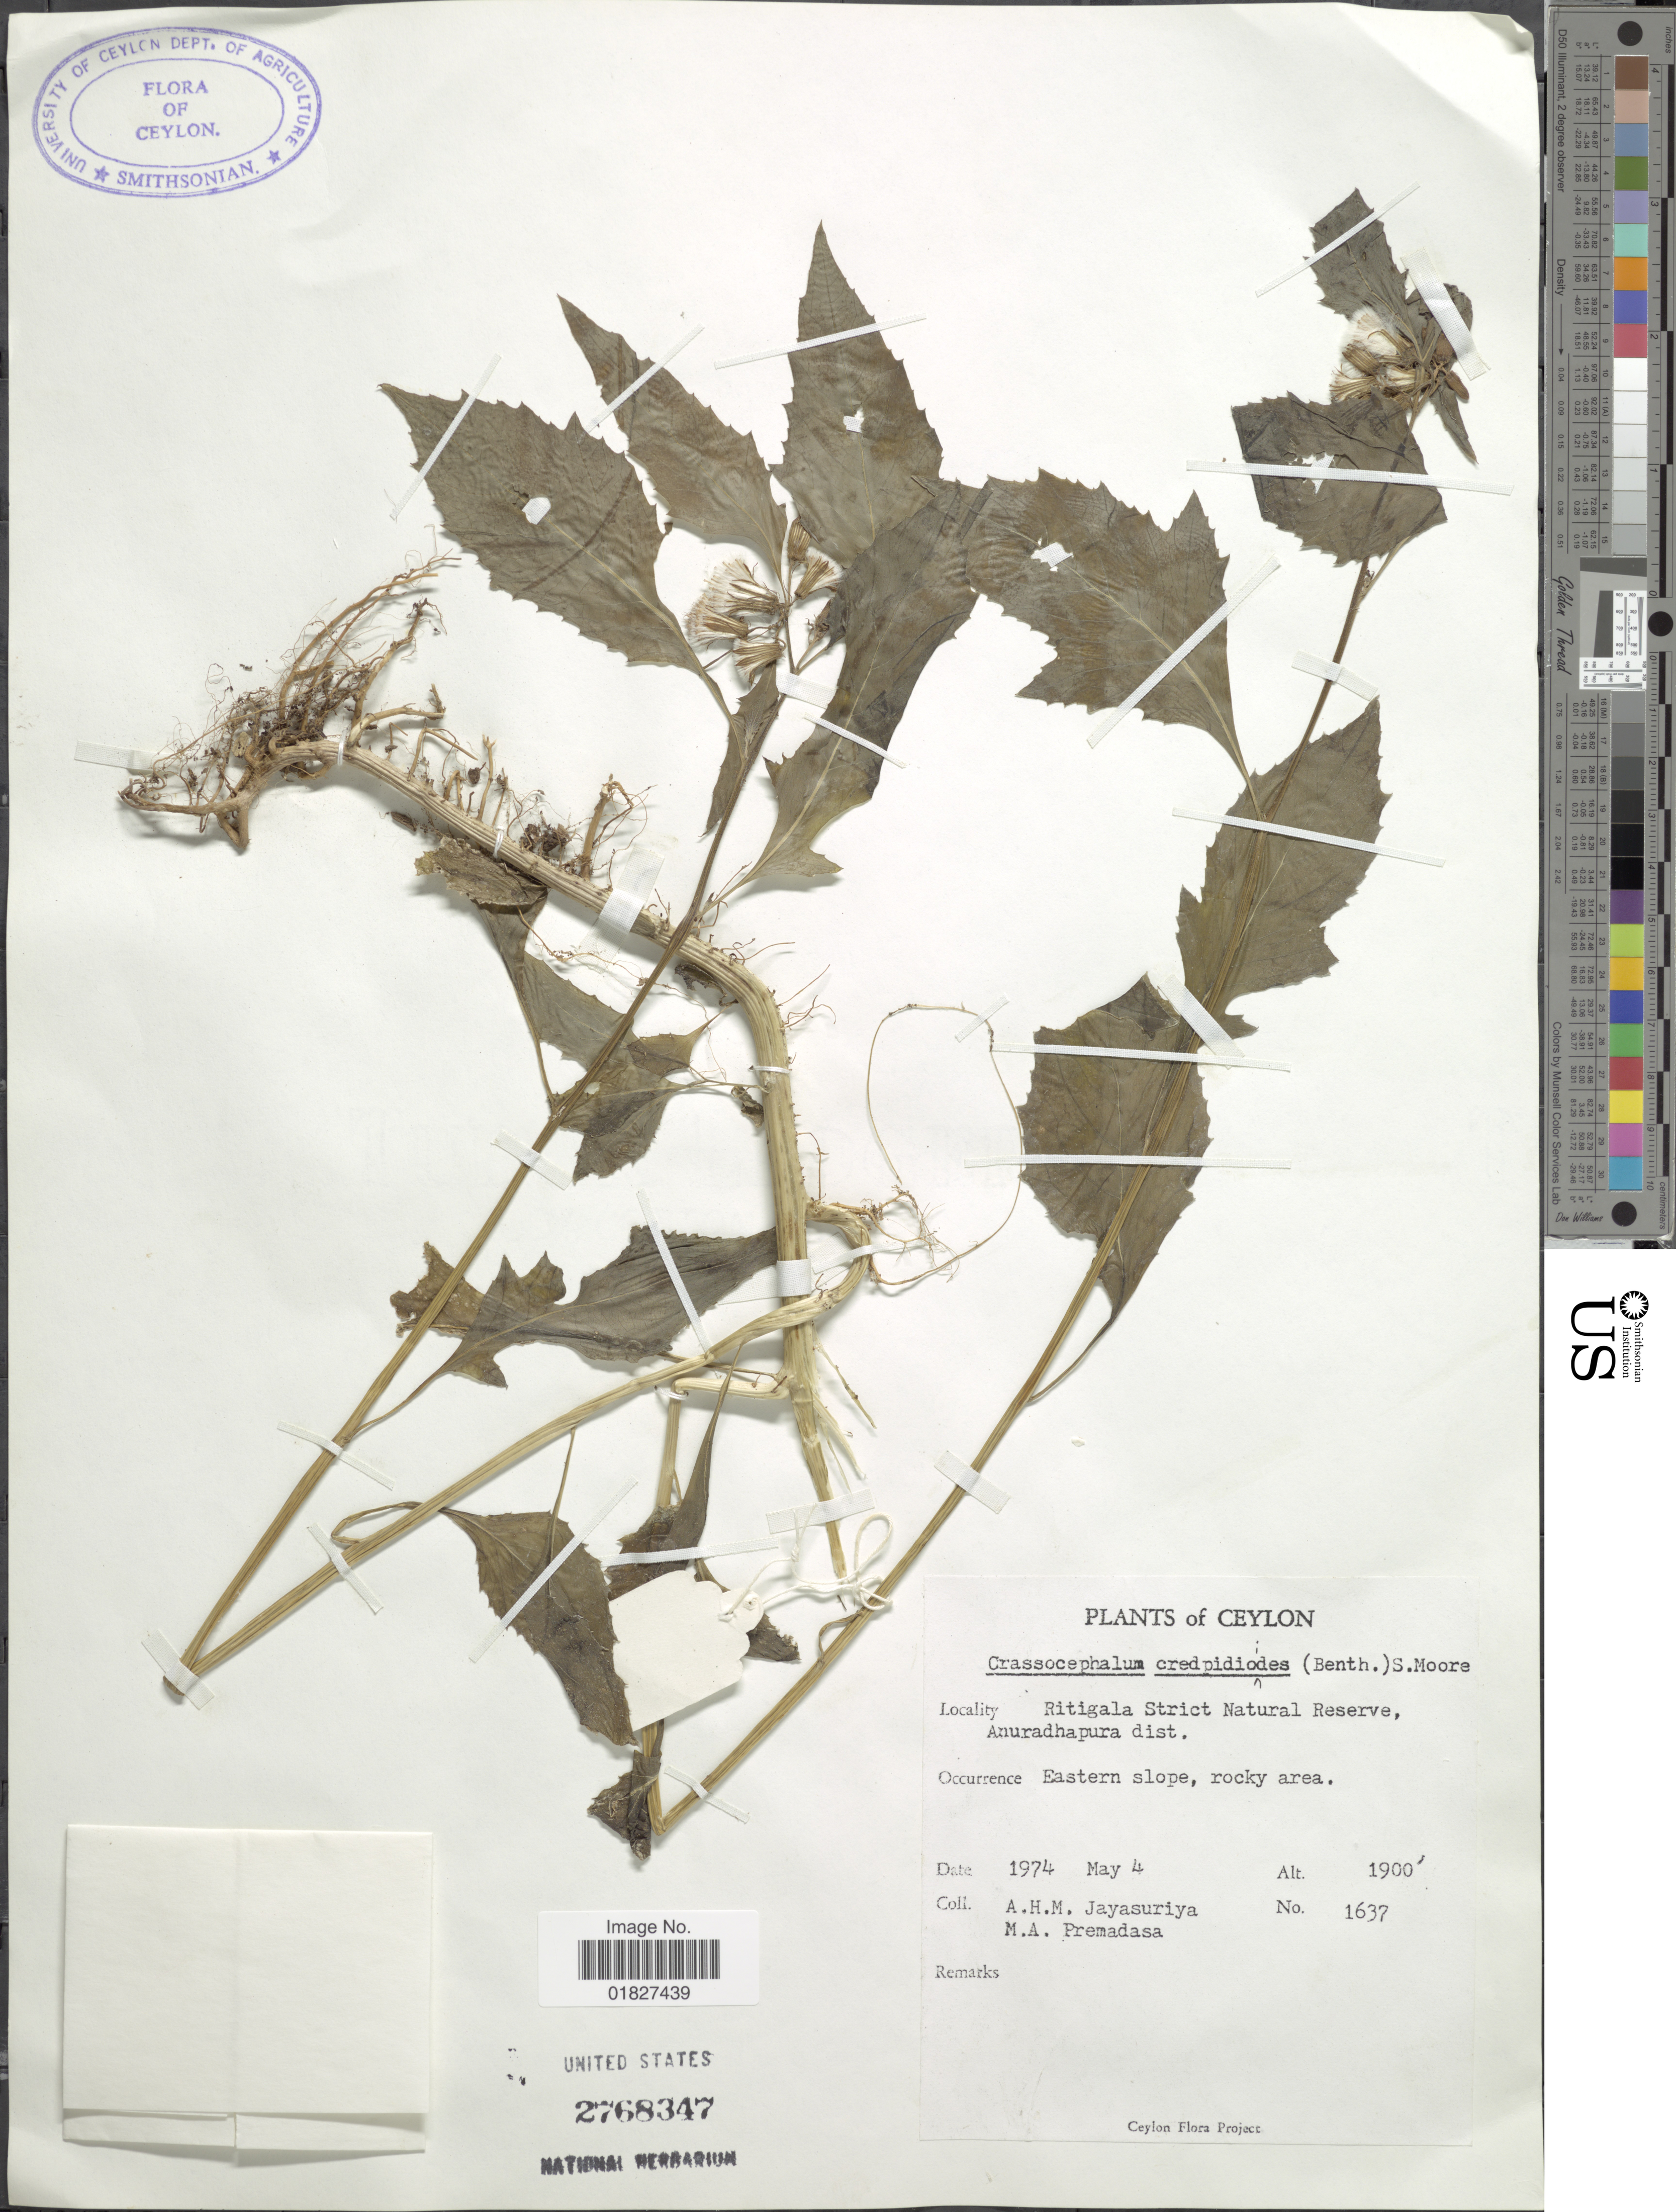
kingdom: Plantae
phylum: Tracheophyta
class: Magnoliopsida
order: Asterales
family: Asteraceae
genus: Crassocephalum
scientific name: Crassocephalum crepidioides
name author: (Benth.) S. Moore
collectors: A. H. Jayasuriya & M. Premadasa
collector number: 1637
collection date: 1974-05-04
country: Sri Lanka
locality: Ceylon, Ritigala Strict Natural Reserve, Anuradhapura Dist.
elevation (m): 579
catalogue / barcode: US 2768347